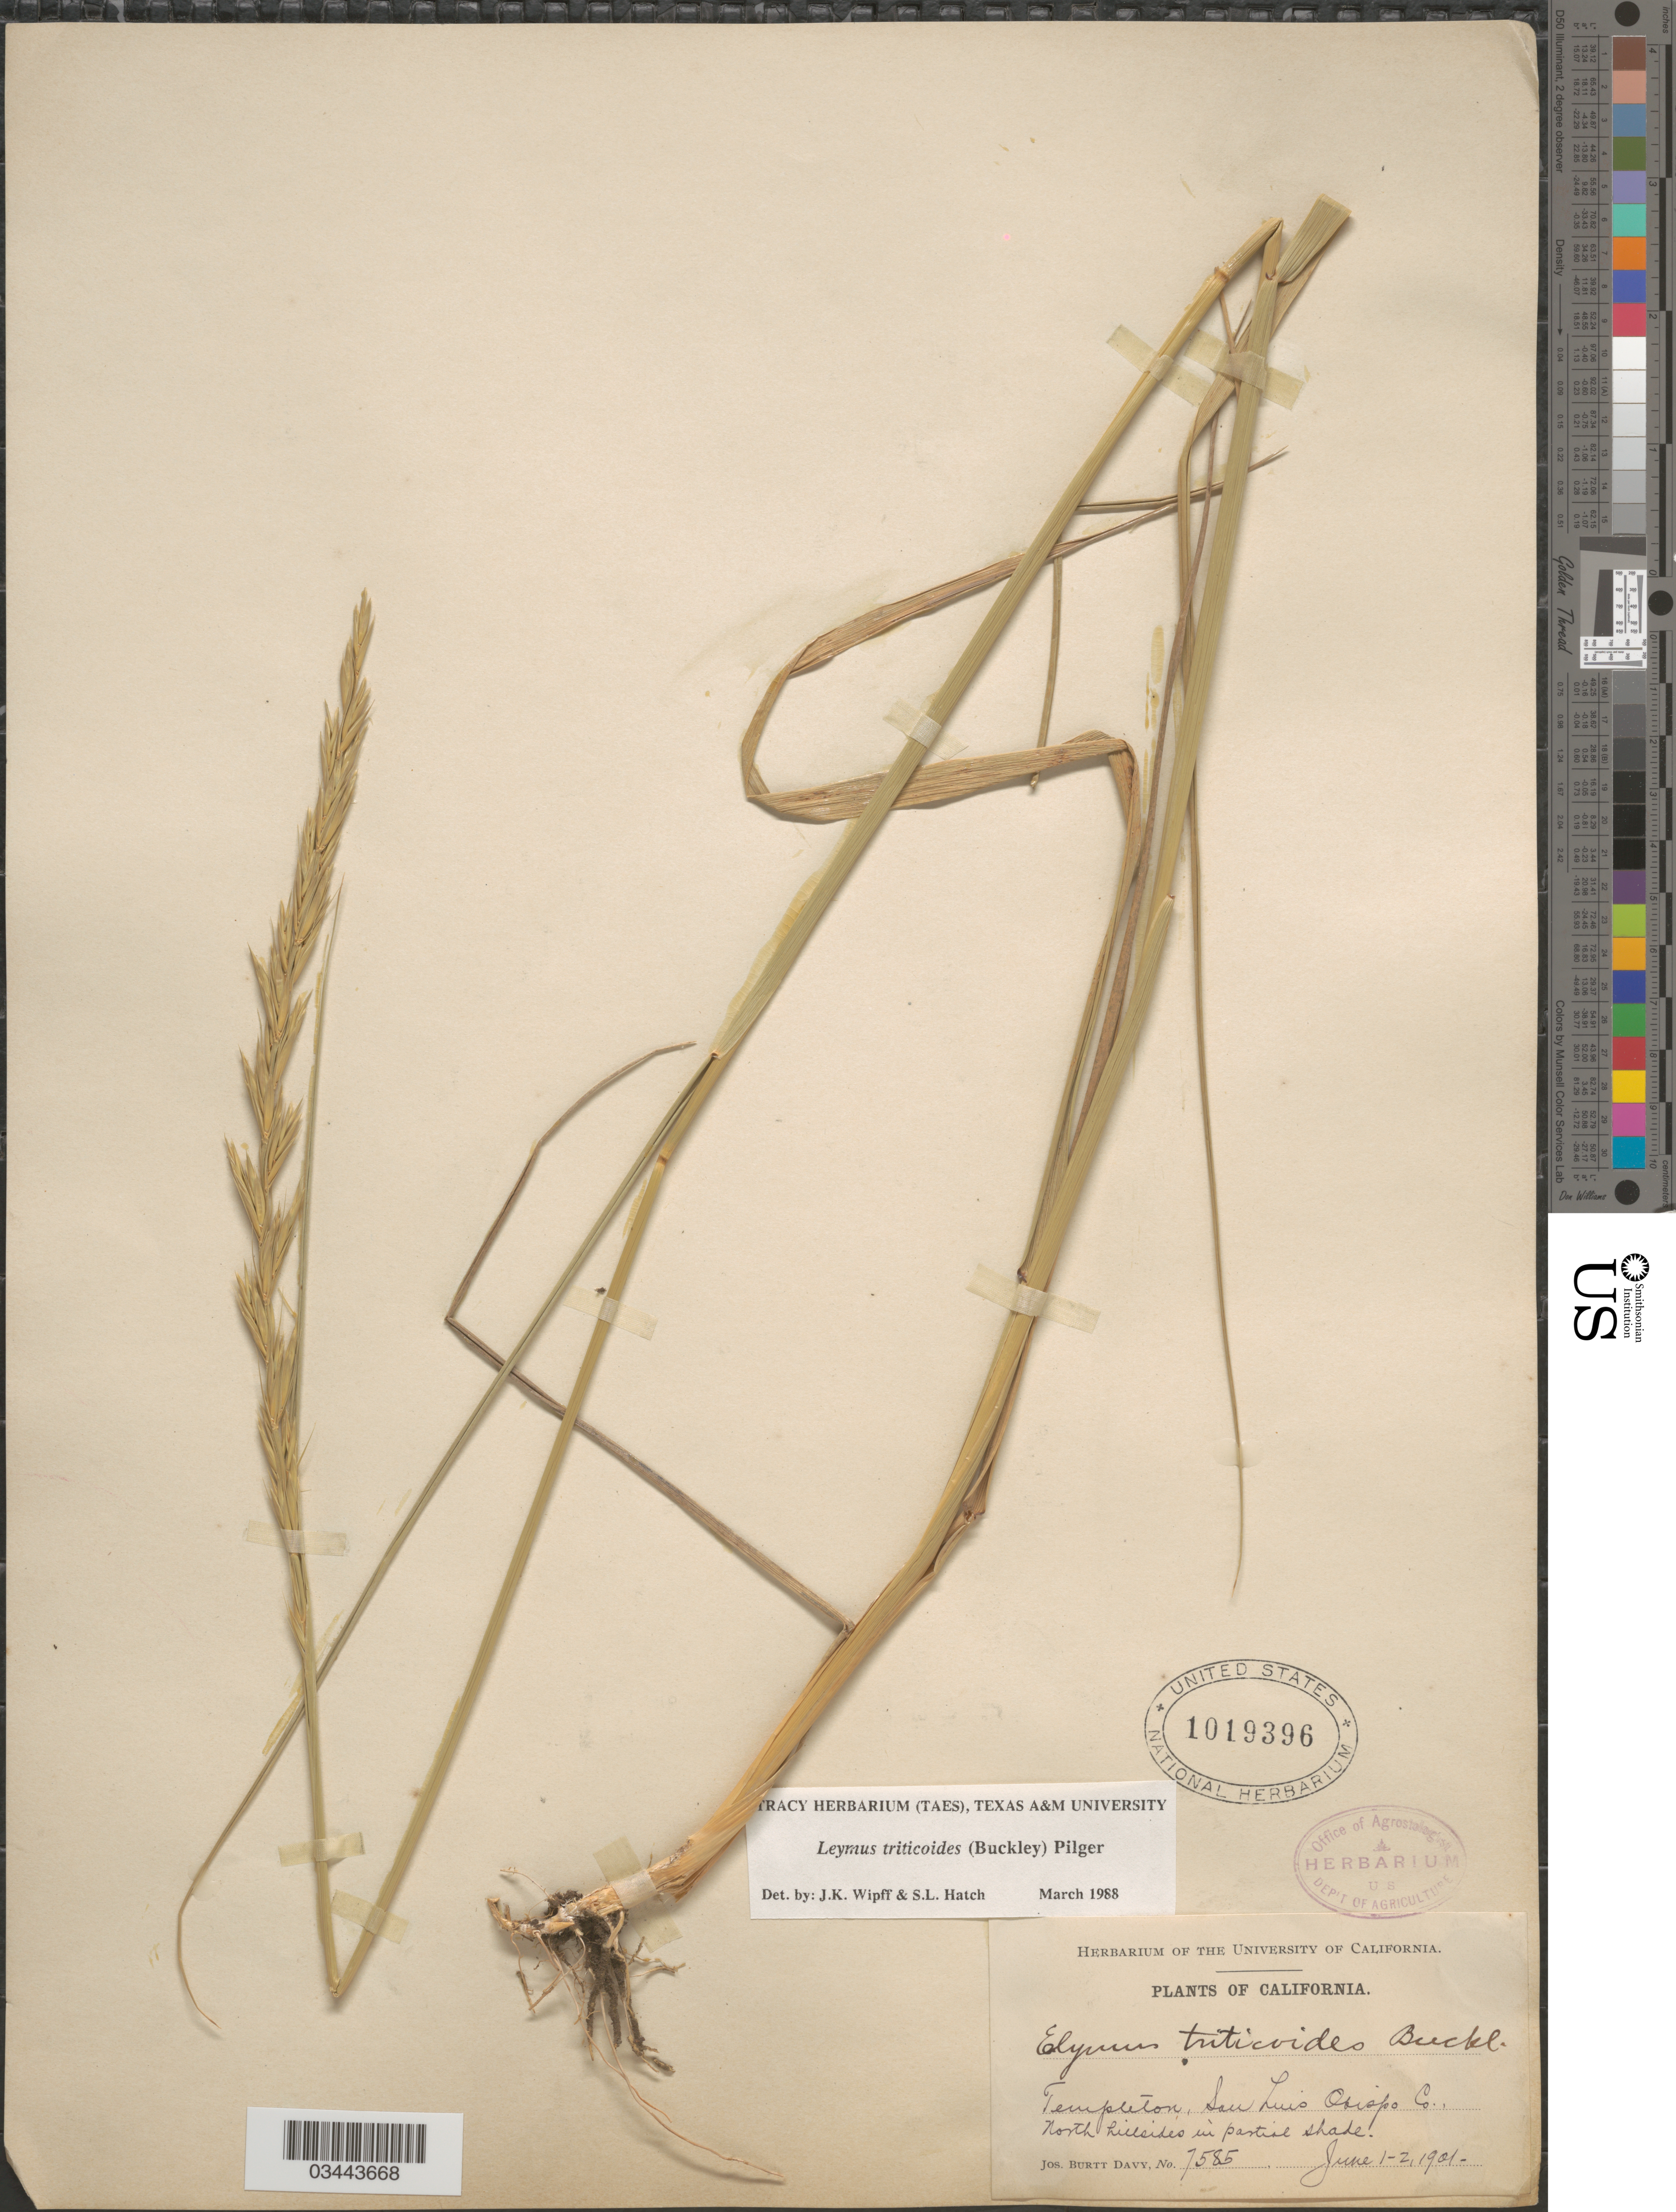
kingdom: Plantae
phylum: Tracheophyta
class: Liliopsida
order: Poales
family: Poaceae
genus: Leymus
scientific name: Leymus triticoides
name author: (Buckley) Pilg.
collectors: J. Burtt Davy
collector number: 7585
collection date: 1901-06-01/1901-06-02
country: United States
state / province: California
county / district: San Luis Obispo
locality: Templeton, San Luis Obispo Co., North hillsides in pastial shade.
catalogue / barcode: US 1019396